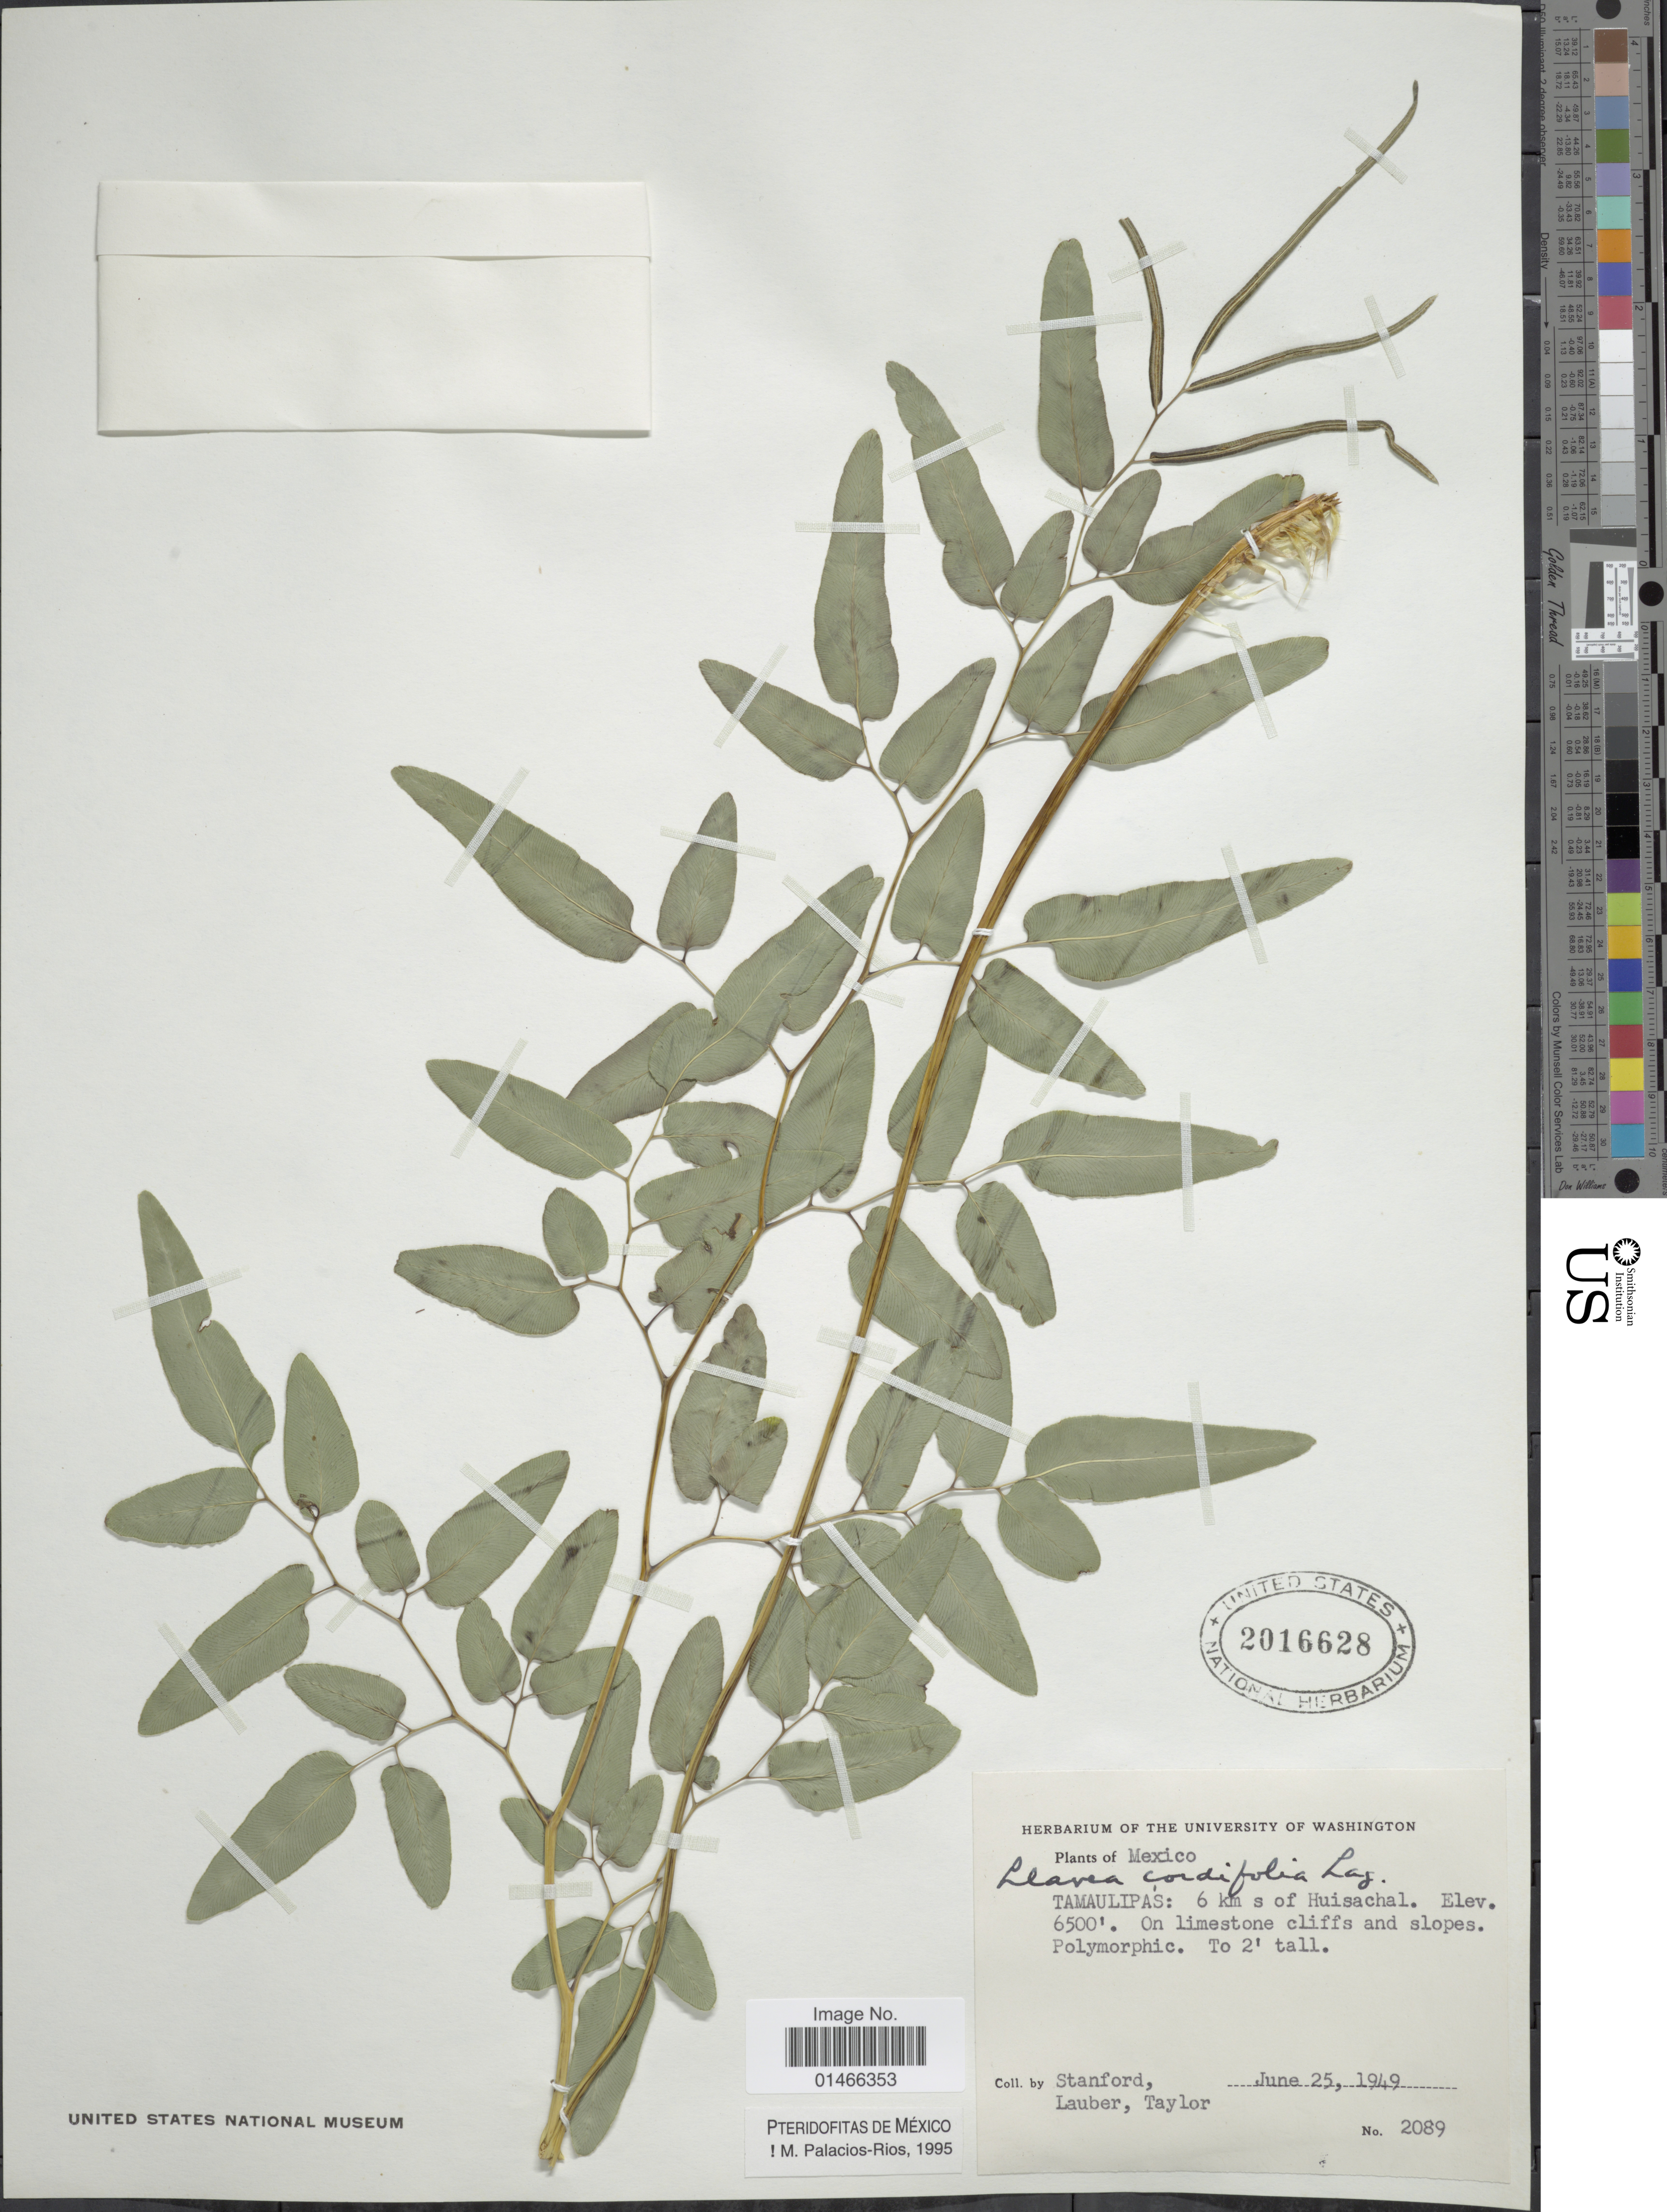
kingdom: Plantae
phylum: Tracheophyta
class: Polypodiopsida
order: Polypodiales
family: Pteridaceae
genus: Llavea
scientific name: Llavea cordifolia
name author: Lag.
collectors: -. Stanford, Lauber, -- & -- Taylor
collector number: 2089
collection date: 1949-06-25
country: Mexico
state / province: Tamaulipas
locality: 6 km s of Huisachal.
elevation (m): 1981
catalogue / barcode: US 2016628